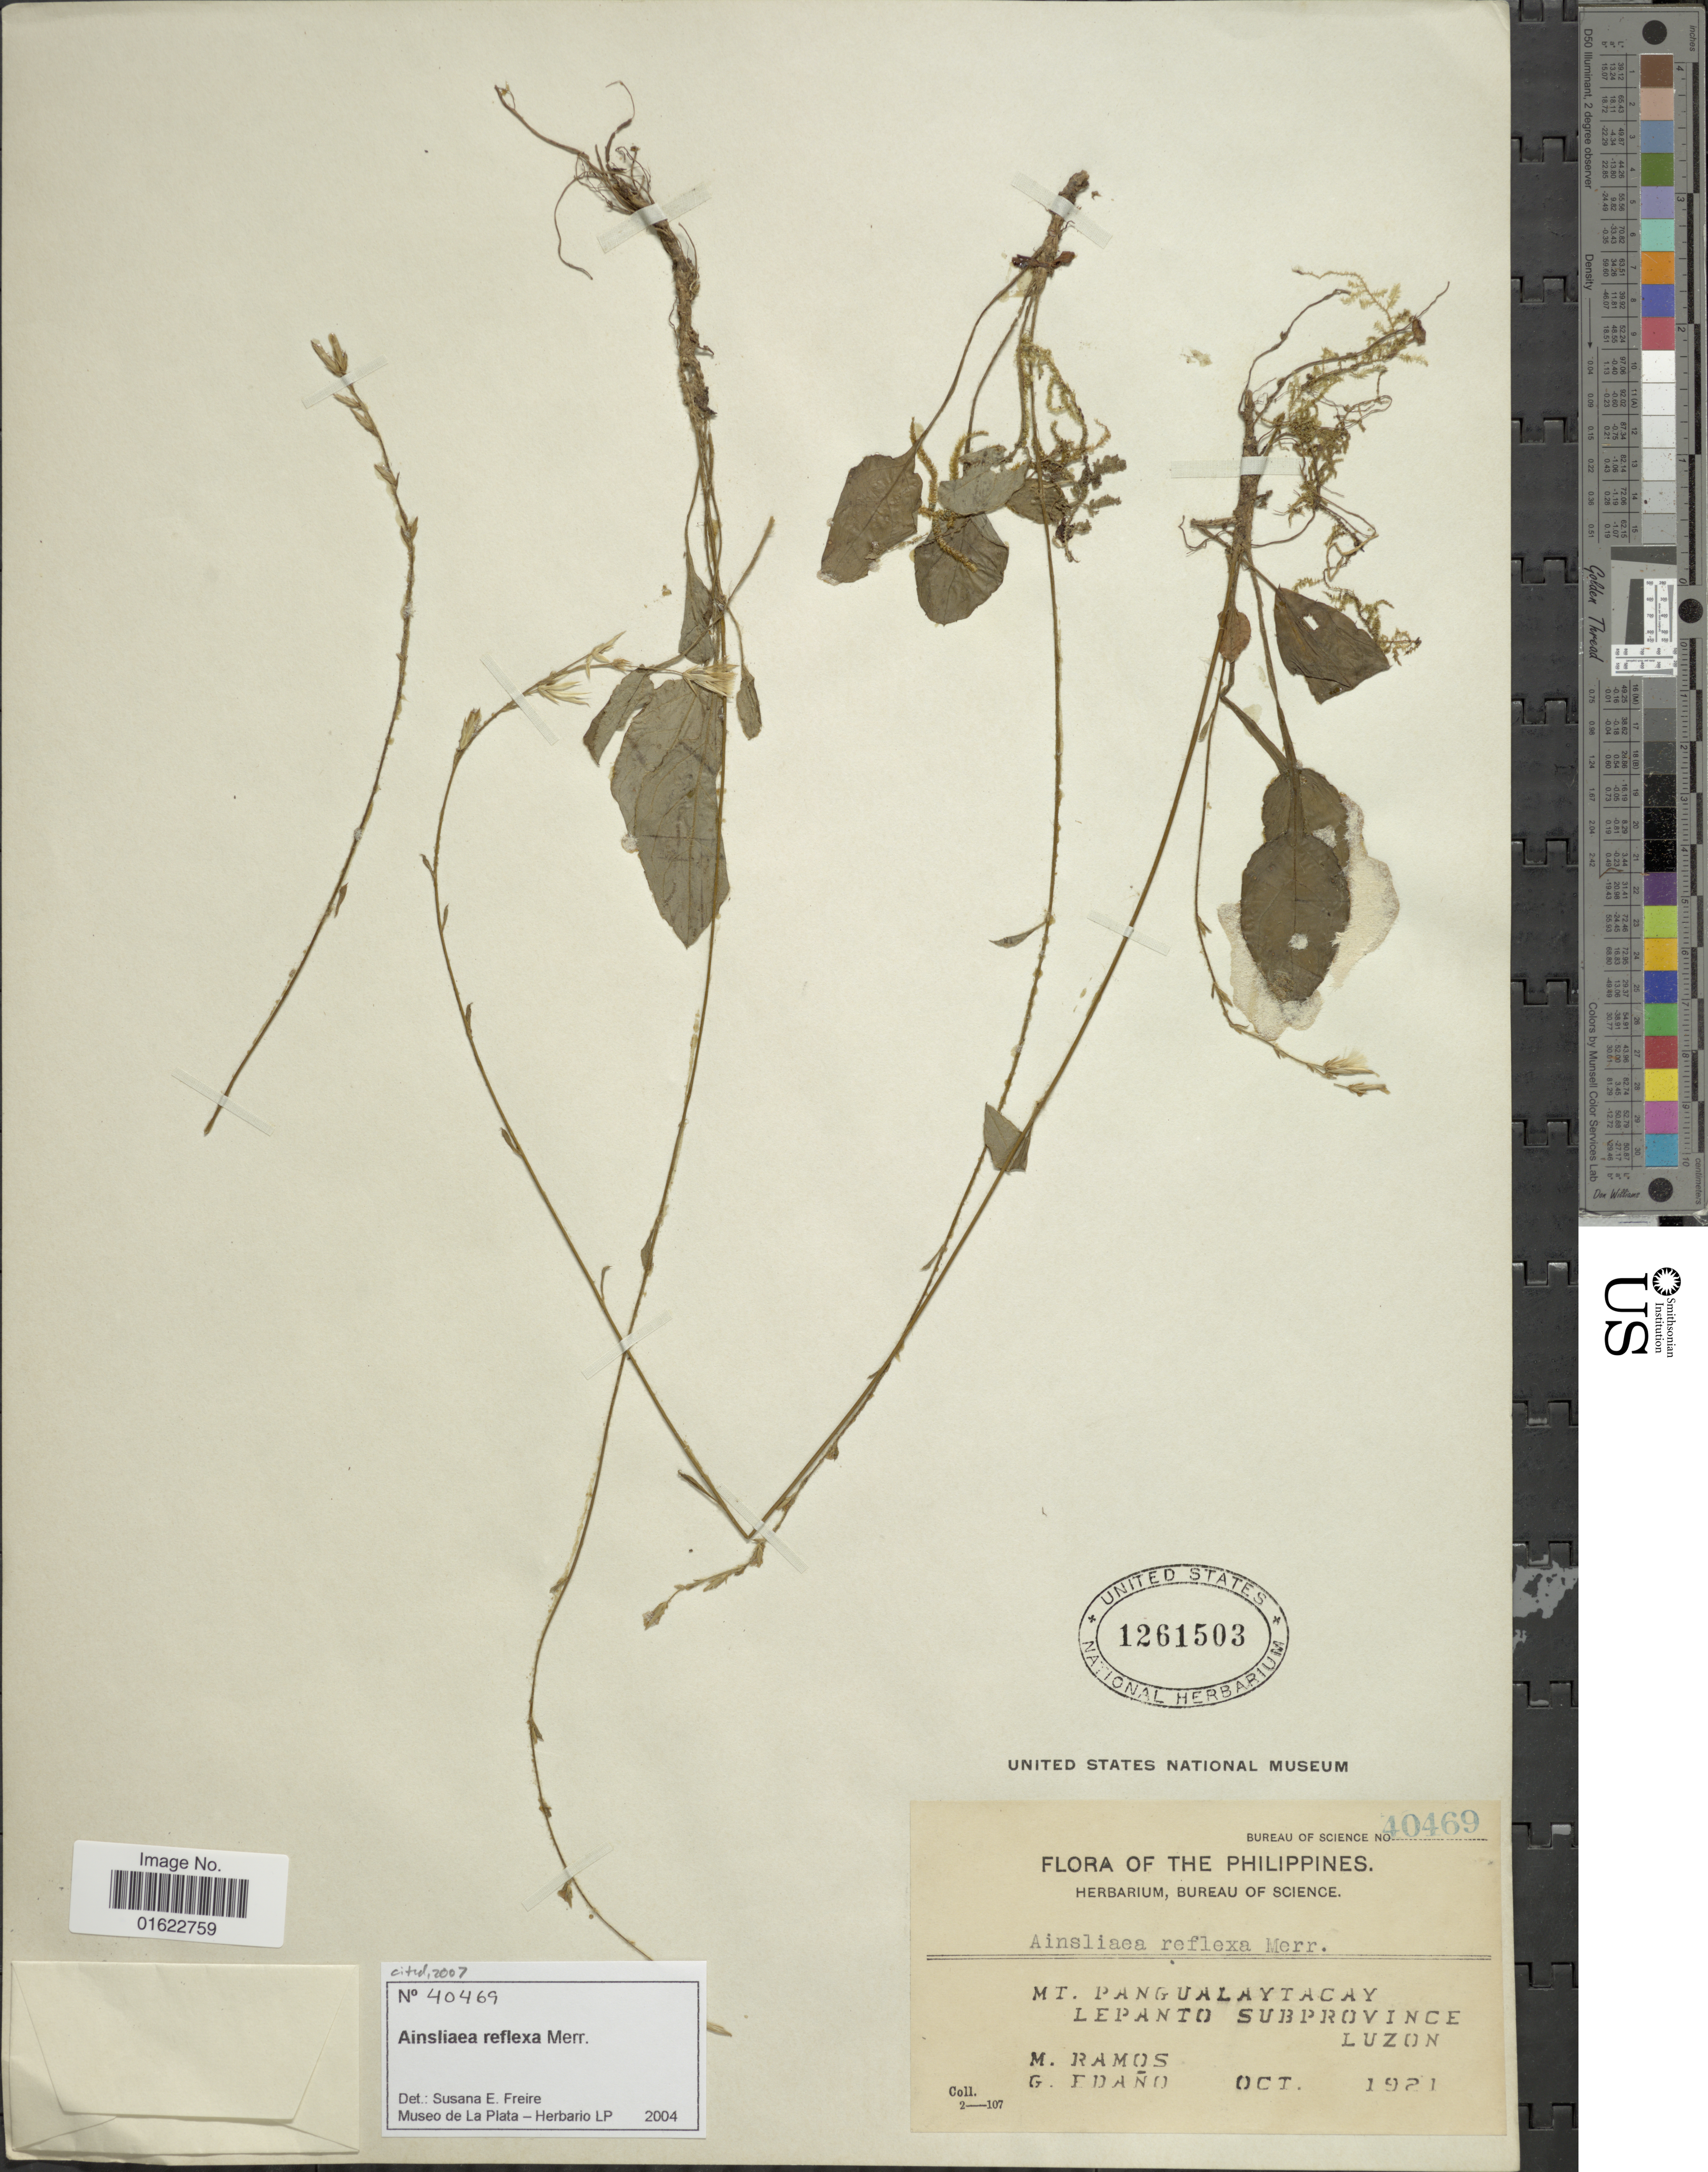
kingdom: Plantae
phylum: Tracheophyta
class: Magnoliopsida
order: Asterales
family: Asteraceae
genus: Ainsliaea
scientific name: Ainsliaea reflexa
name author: Merr.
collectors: M. Ramos & G. Edaño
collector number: Bureau of Science 40469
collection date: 1921-10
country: Philippines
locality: Mt. Pangualaytacay, Lepanto Subprovince, Luzon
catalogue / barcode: US 1261503